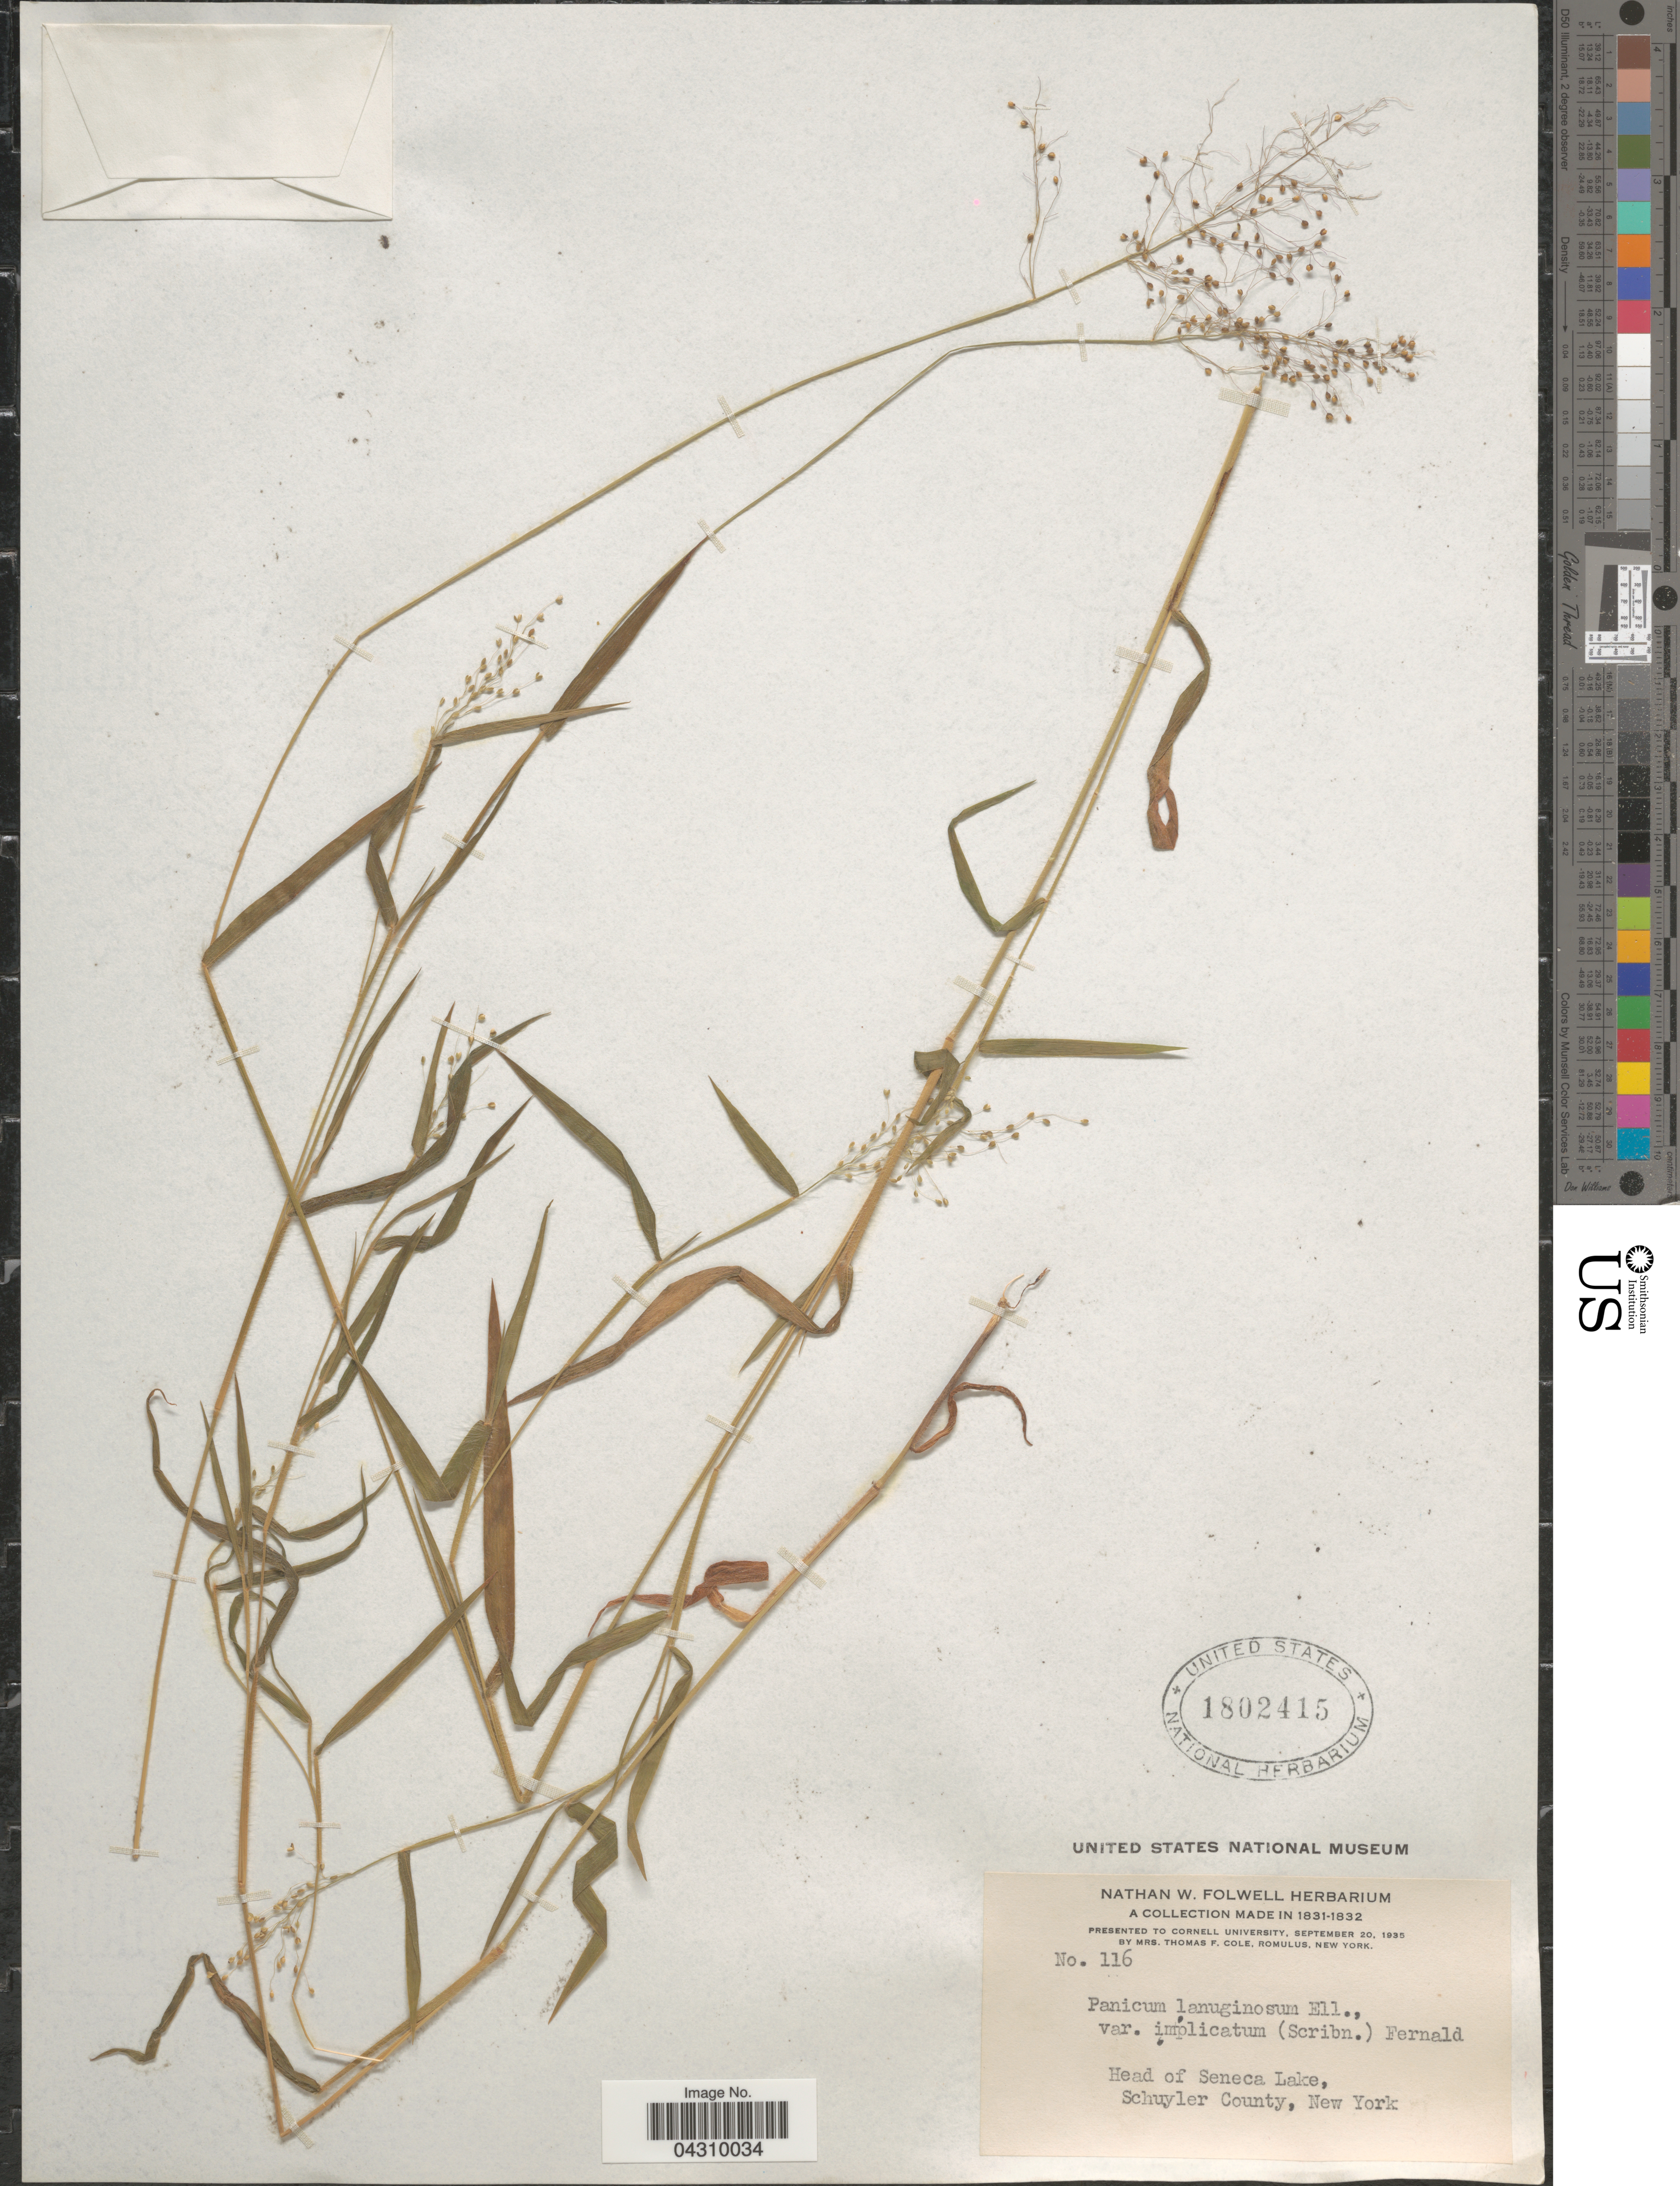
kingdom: Plantae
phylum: Tracheophyta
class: Liliopsida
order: Poales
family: Poaceae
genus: Dichanthelium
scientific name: Dichanthelium acuminatum var. acuminatum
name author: (Sw.) Gould & C.A. Clark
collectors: T. Cole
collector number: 116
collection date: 1831/1832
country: United States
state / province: New York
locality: Head of Seneca Lake, Schuyler County.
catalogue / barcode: US 1802415